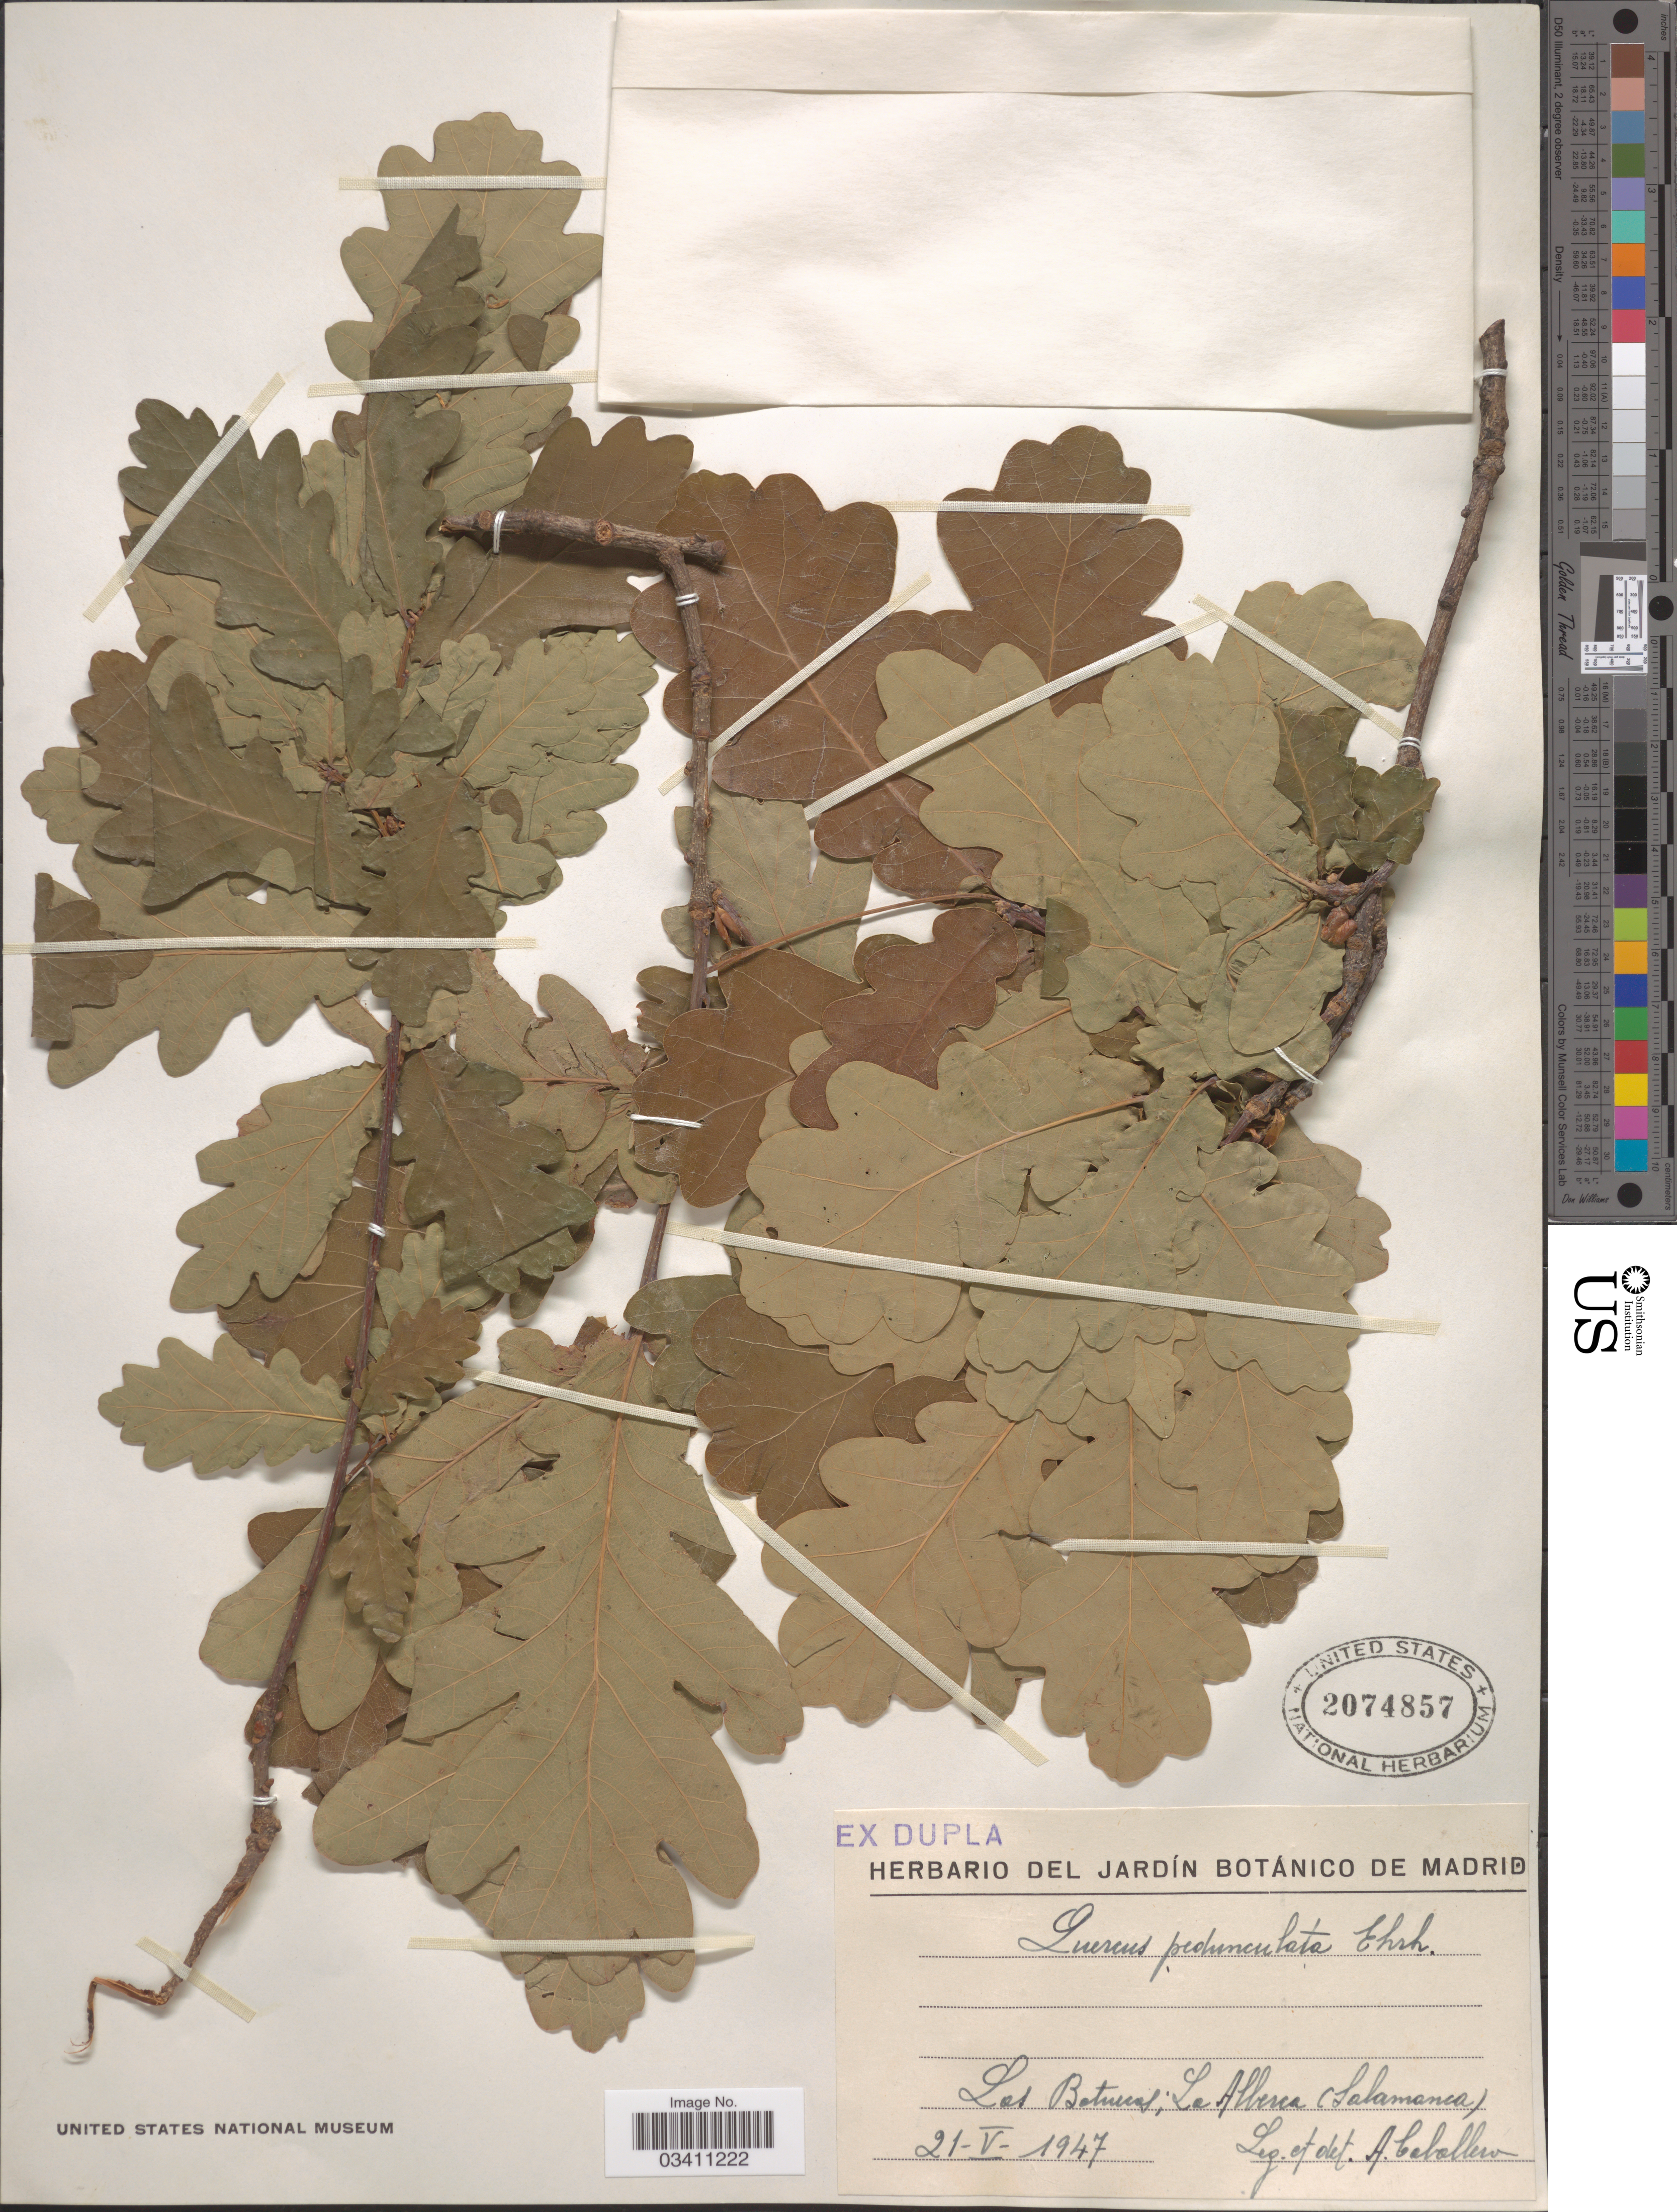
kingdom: Plantae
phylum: Tracheophyta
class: Magnoliopsida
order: Fagales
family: Fagaceae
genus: Quercus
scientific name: Quercus robur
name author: L.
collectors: A. Caballero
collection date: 1947-05-21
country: Spain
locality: Las Betuecas; La Alberca (Salamanca).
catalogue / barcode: US 2074857